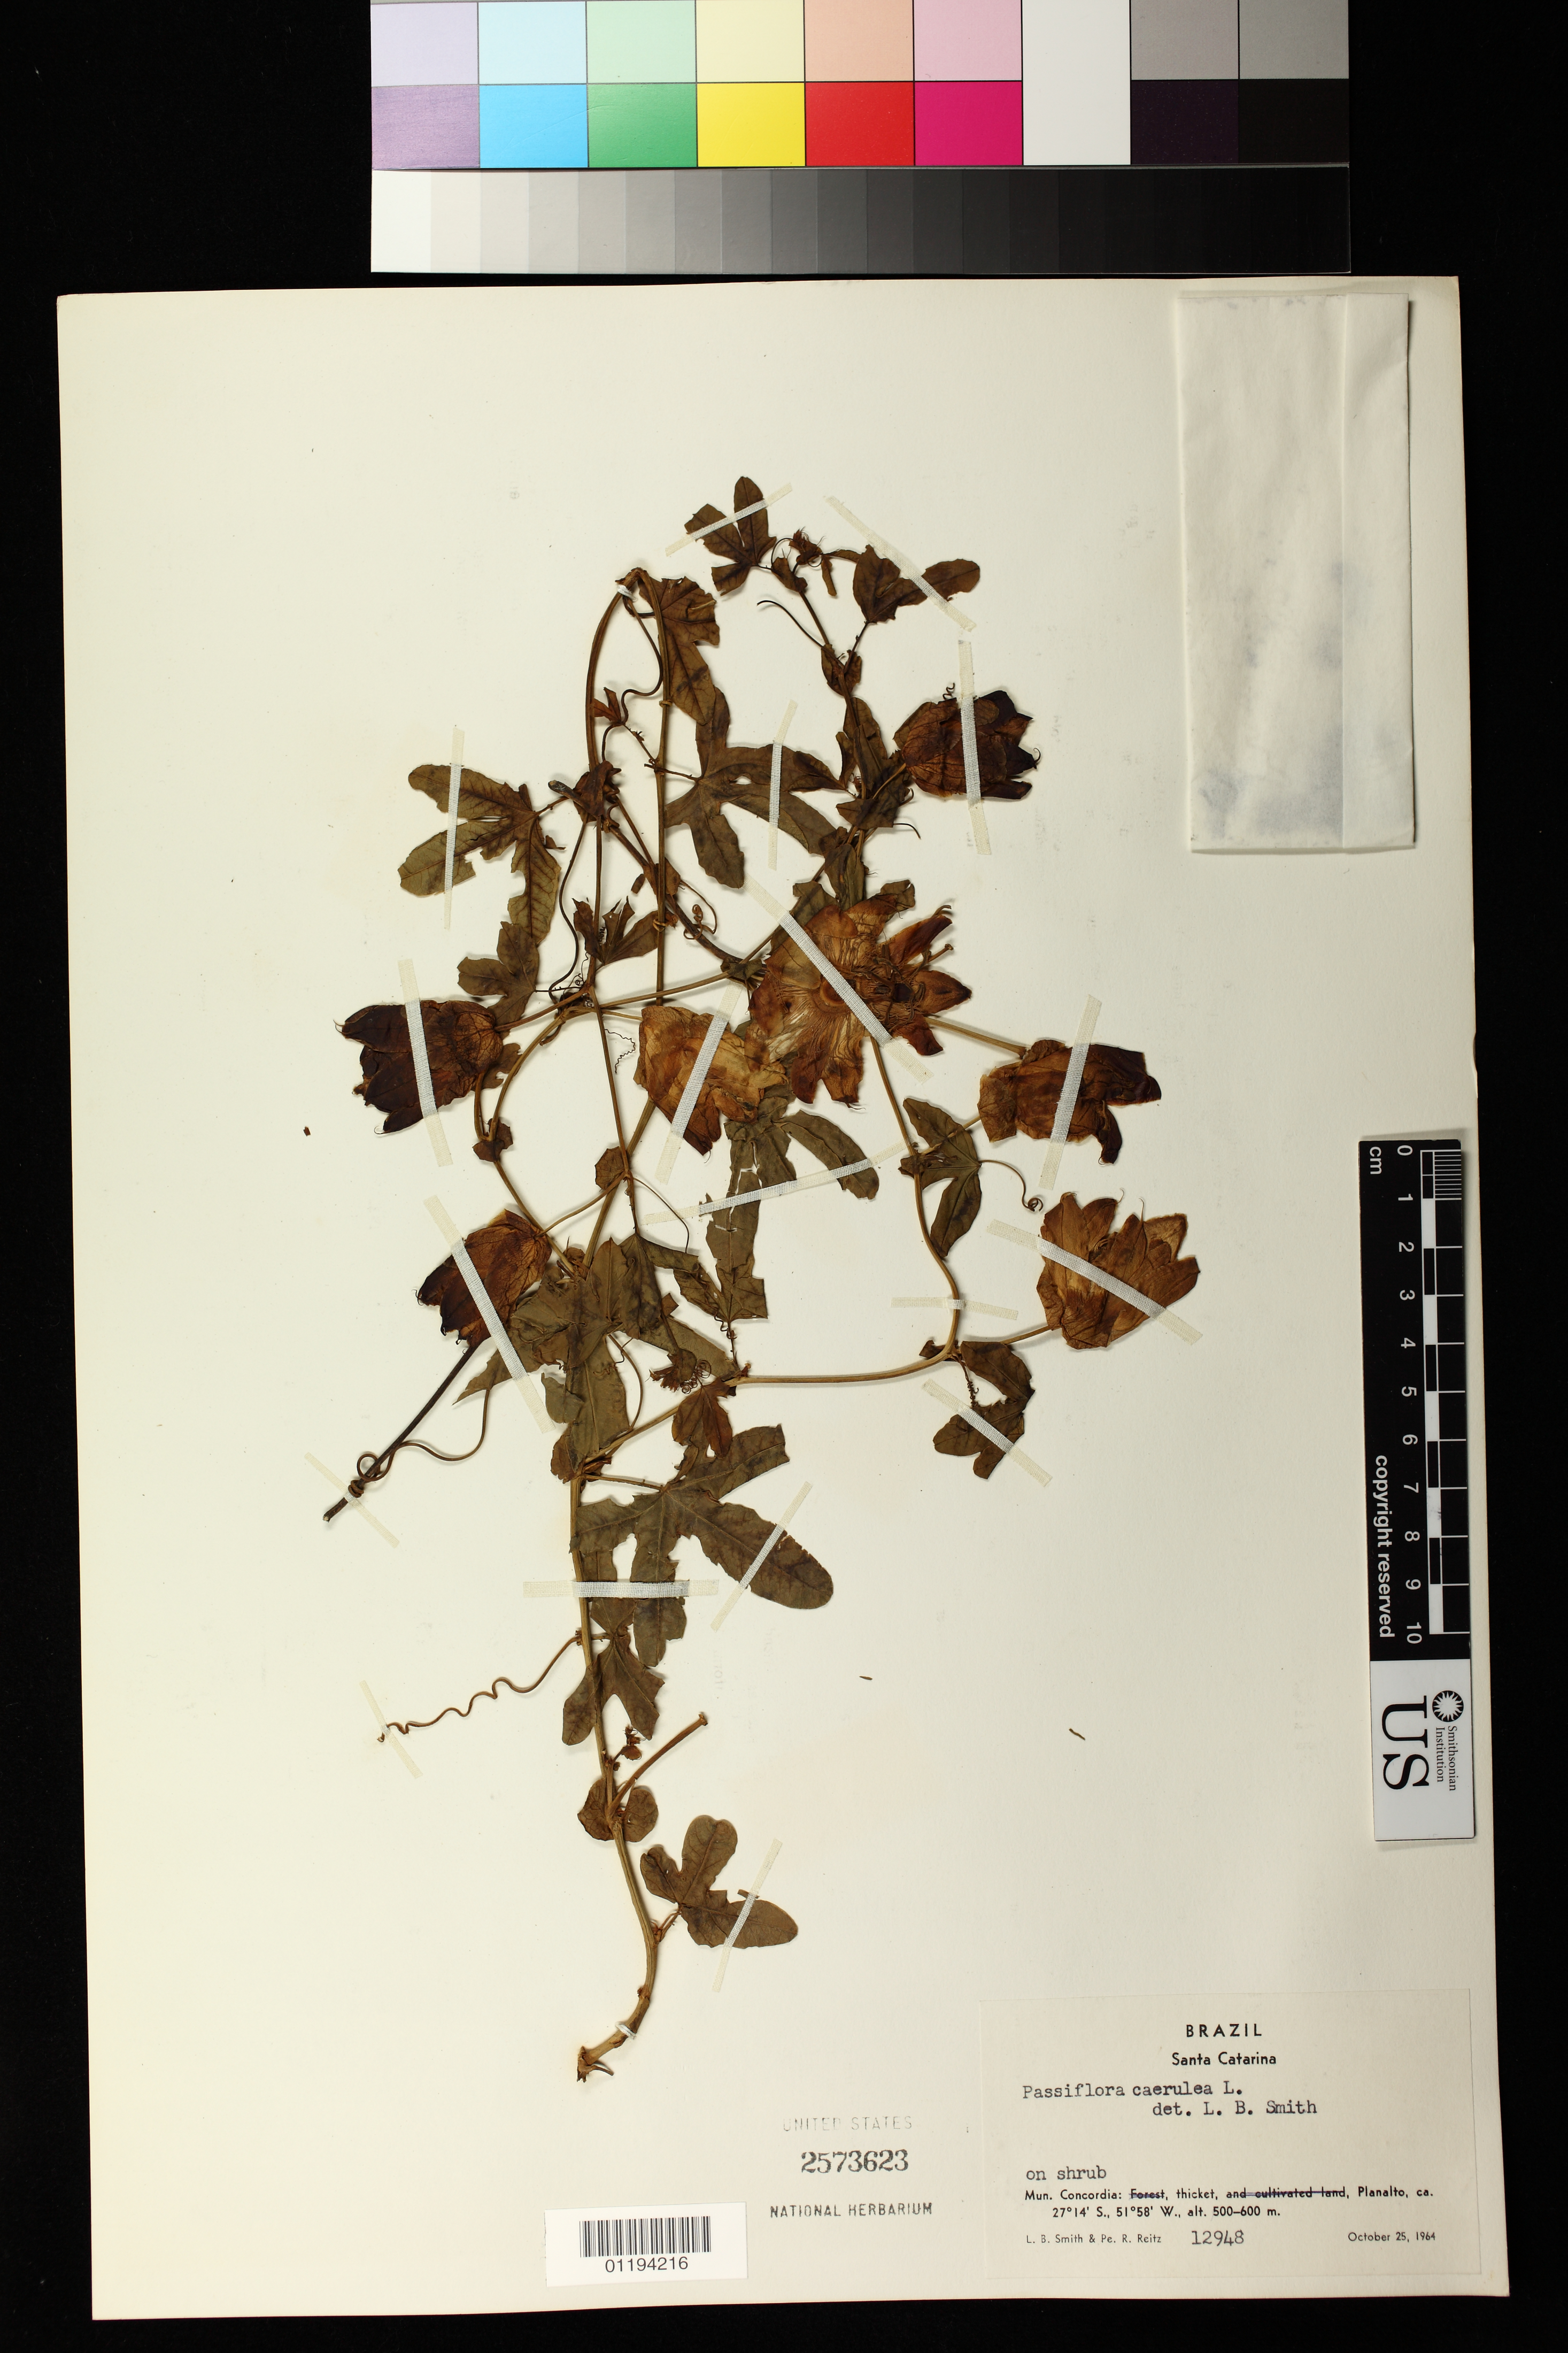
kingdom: Plantae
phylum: Tracheophyta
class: Magnoliopsida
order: Malpighiales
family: Passifloraceae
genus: Passiflora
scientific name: Passiflora caerulea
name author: L.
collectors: L. Smith & R. Reitz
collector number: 12948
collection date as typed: Oct 25 1964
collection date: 1964-10-25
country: Brazil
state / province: Santa Catarina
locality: Mun. Concordia: Planalto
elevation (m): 500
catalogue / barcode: US 2573623